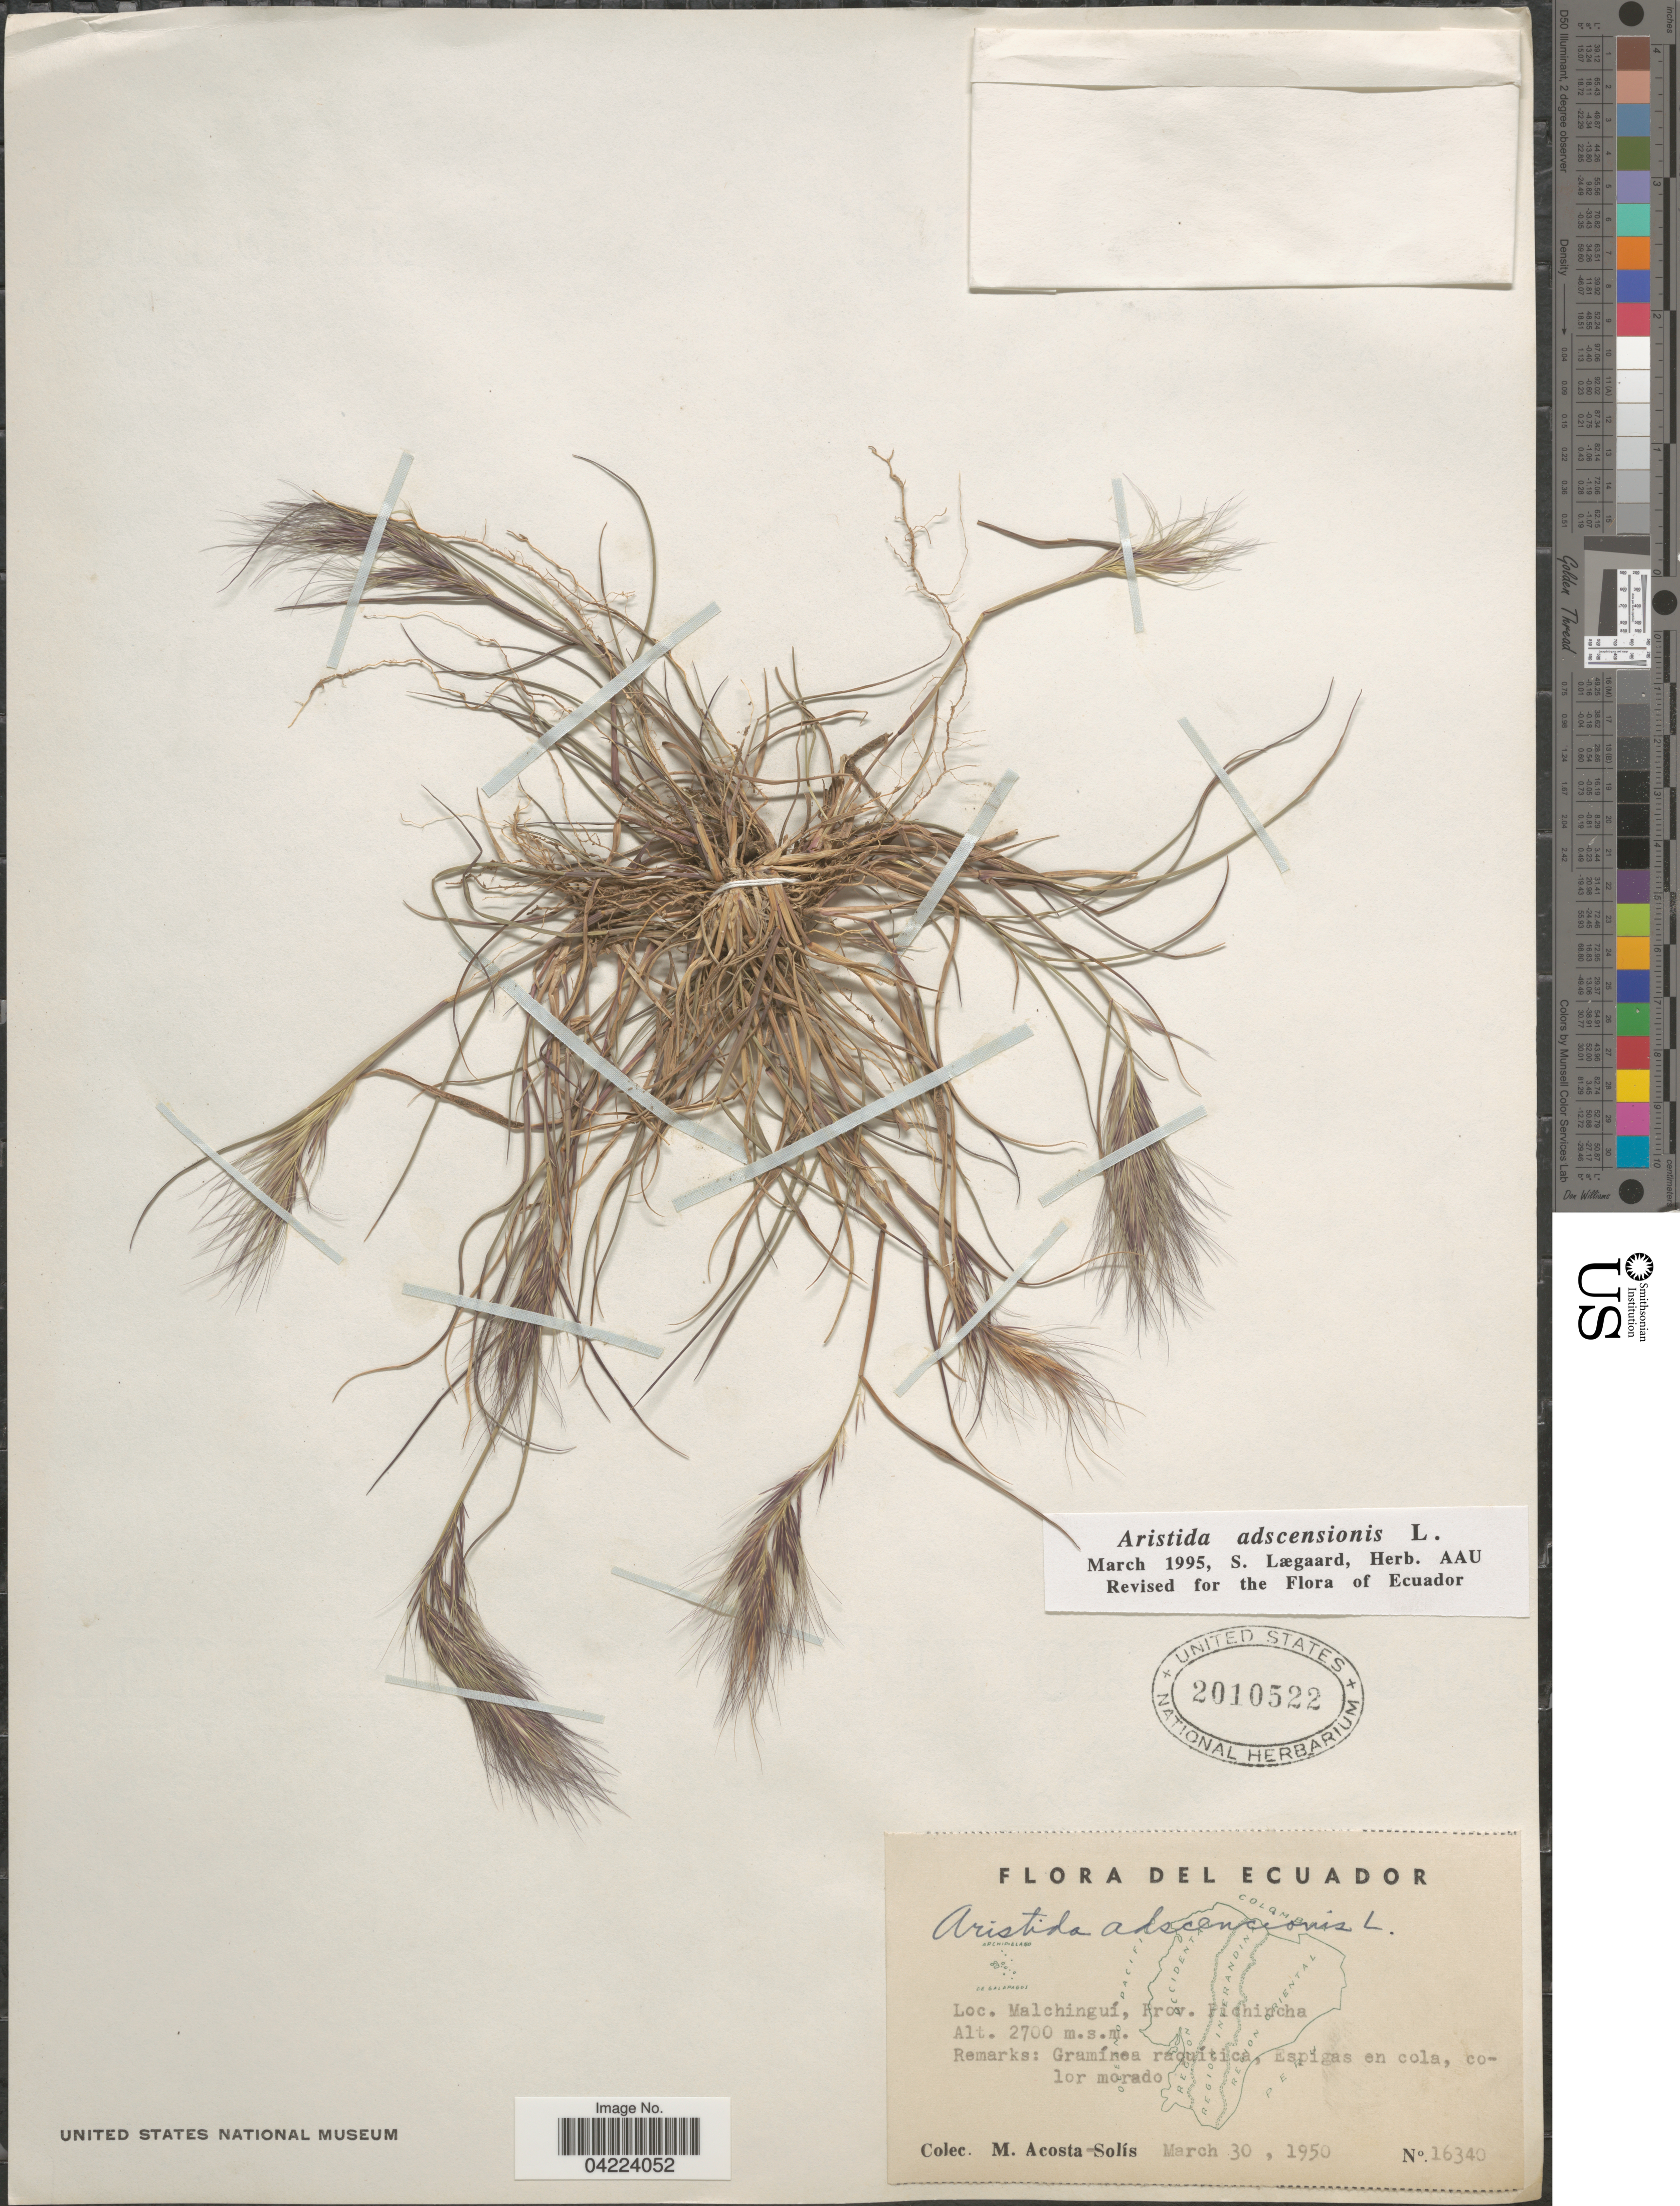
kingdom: Plantae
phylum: Tracheophyta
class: Liliopsida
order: Poales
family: Poaceae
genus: Aristida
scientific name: Aristida adscensionis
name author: L.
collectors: M. Acosta Solis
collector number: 16340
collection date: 1950-03-30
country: Ecuador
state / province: Pichincha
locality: Malchinguí.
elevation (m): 2700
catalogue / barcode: US 2010522